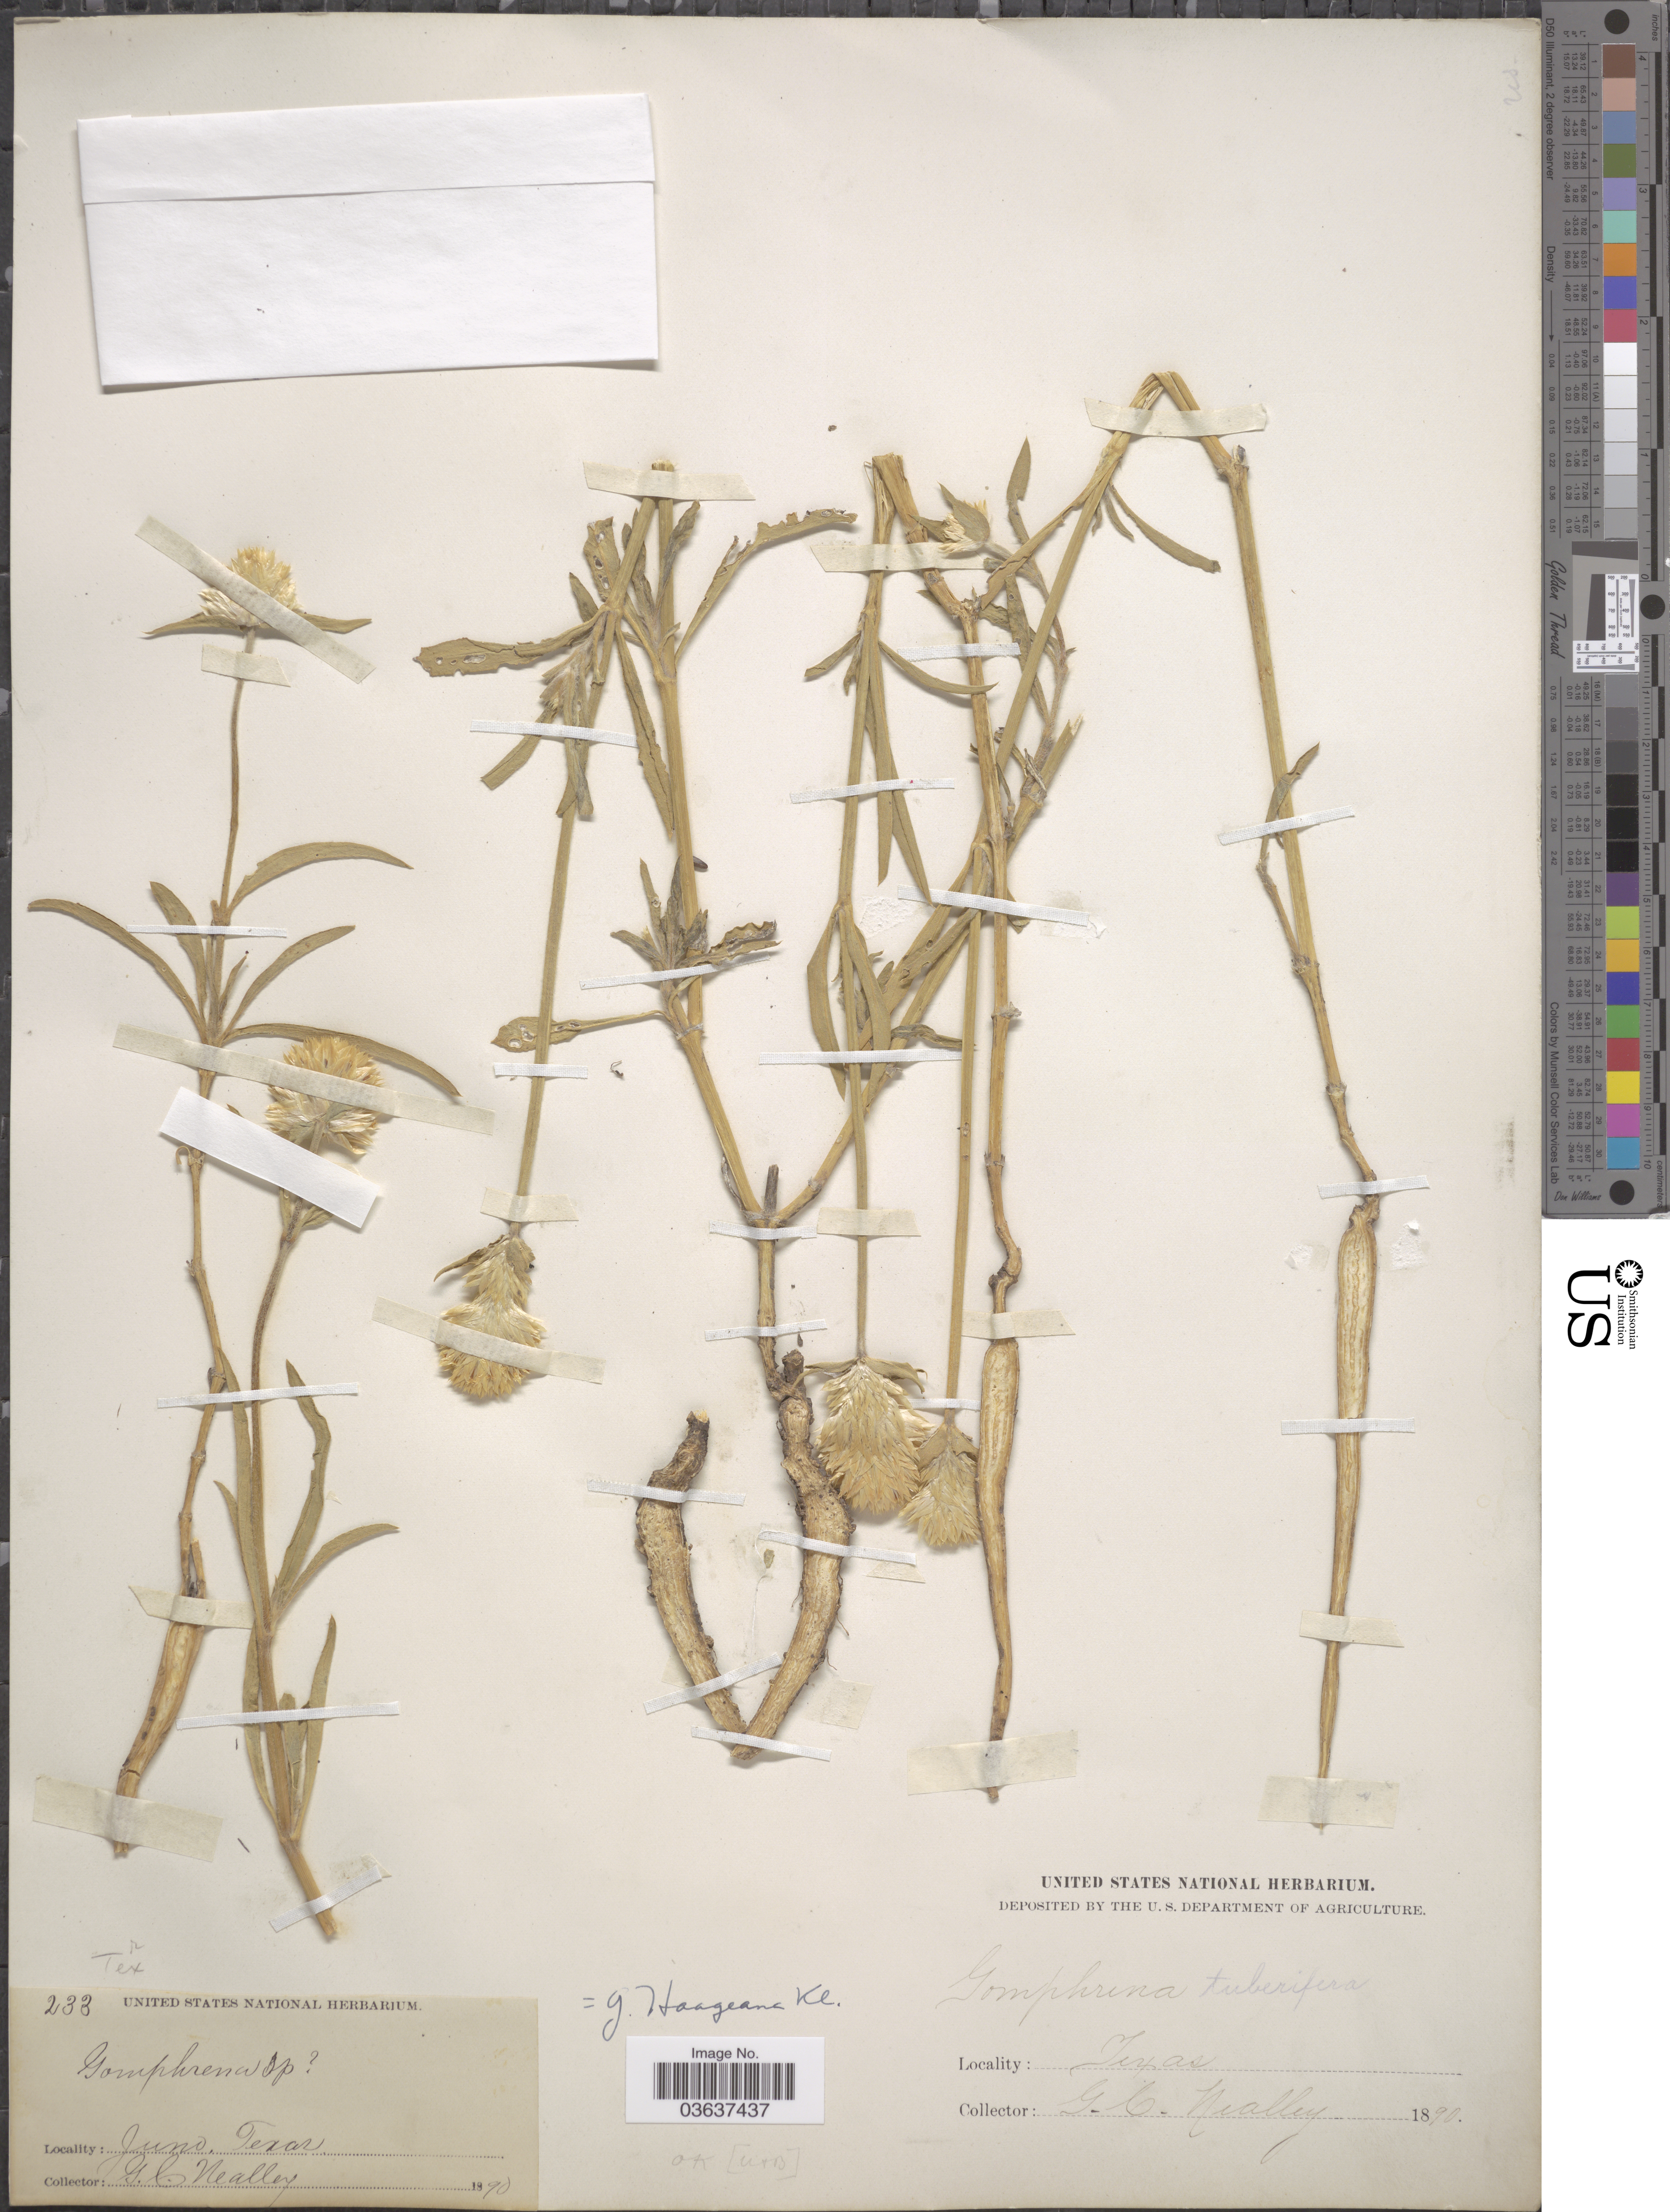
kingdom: Plantae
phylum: Tracheophyta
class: Magnoliopsida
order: Caryophyllales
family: Amaranthaceae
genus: Gomphrena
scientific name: Gomphrena haageana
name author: Klotzsch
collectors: G. Neally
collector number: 233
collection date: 1890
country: United States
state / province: Texas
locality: Juno.